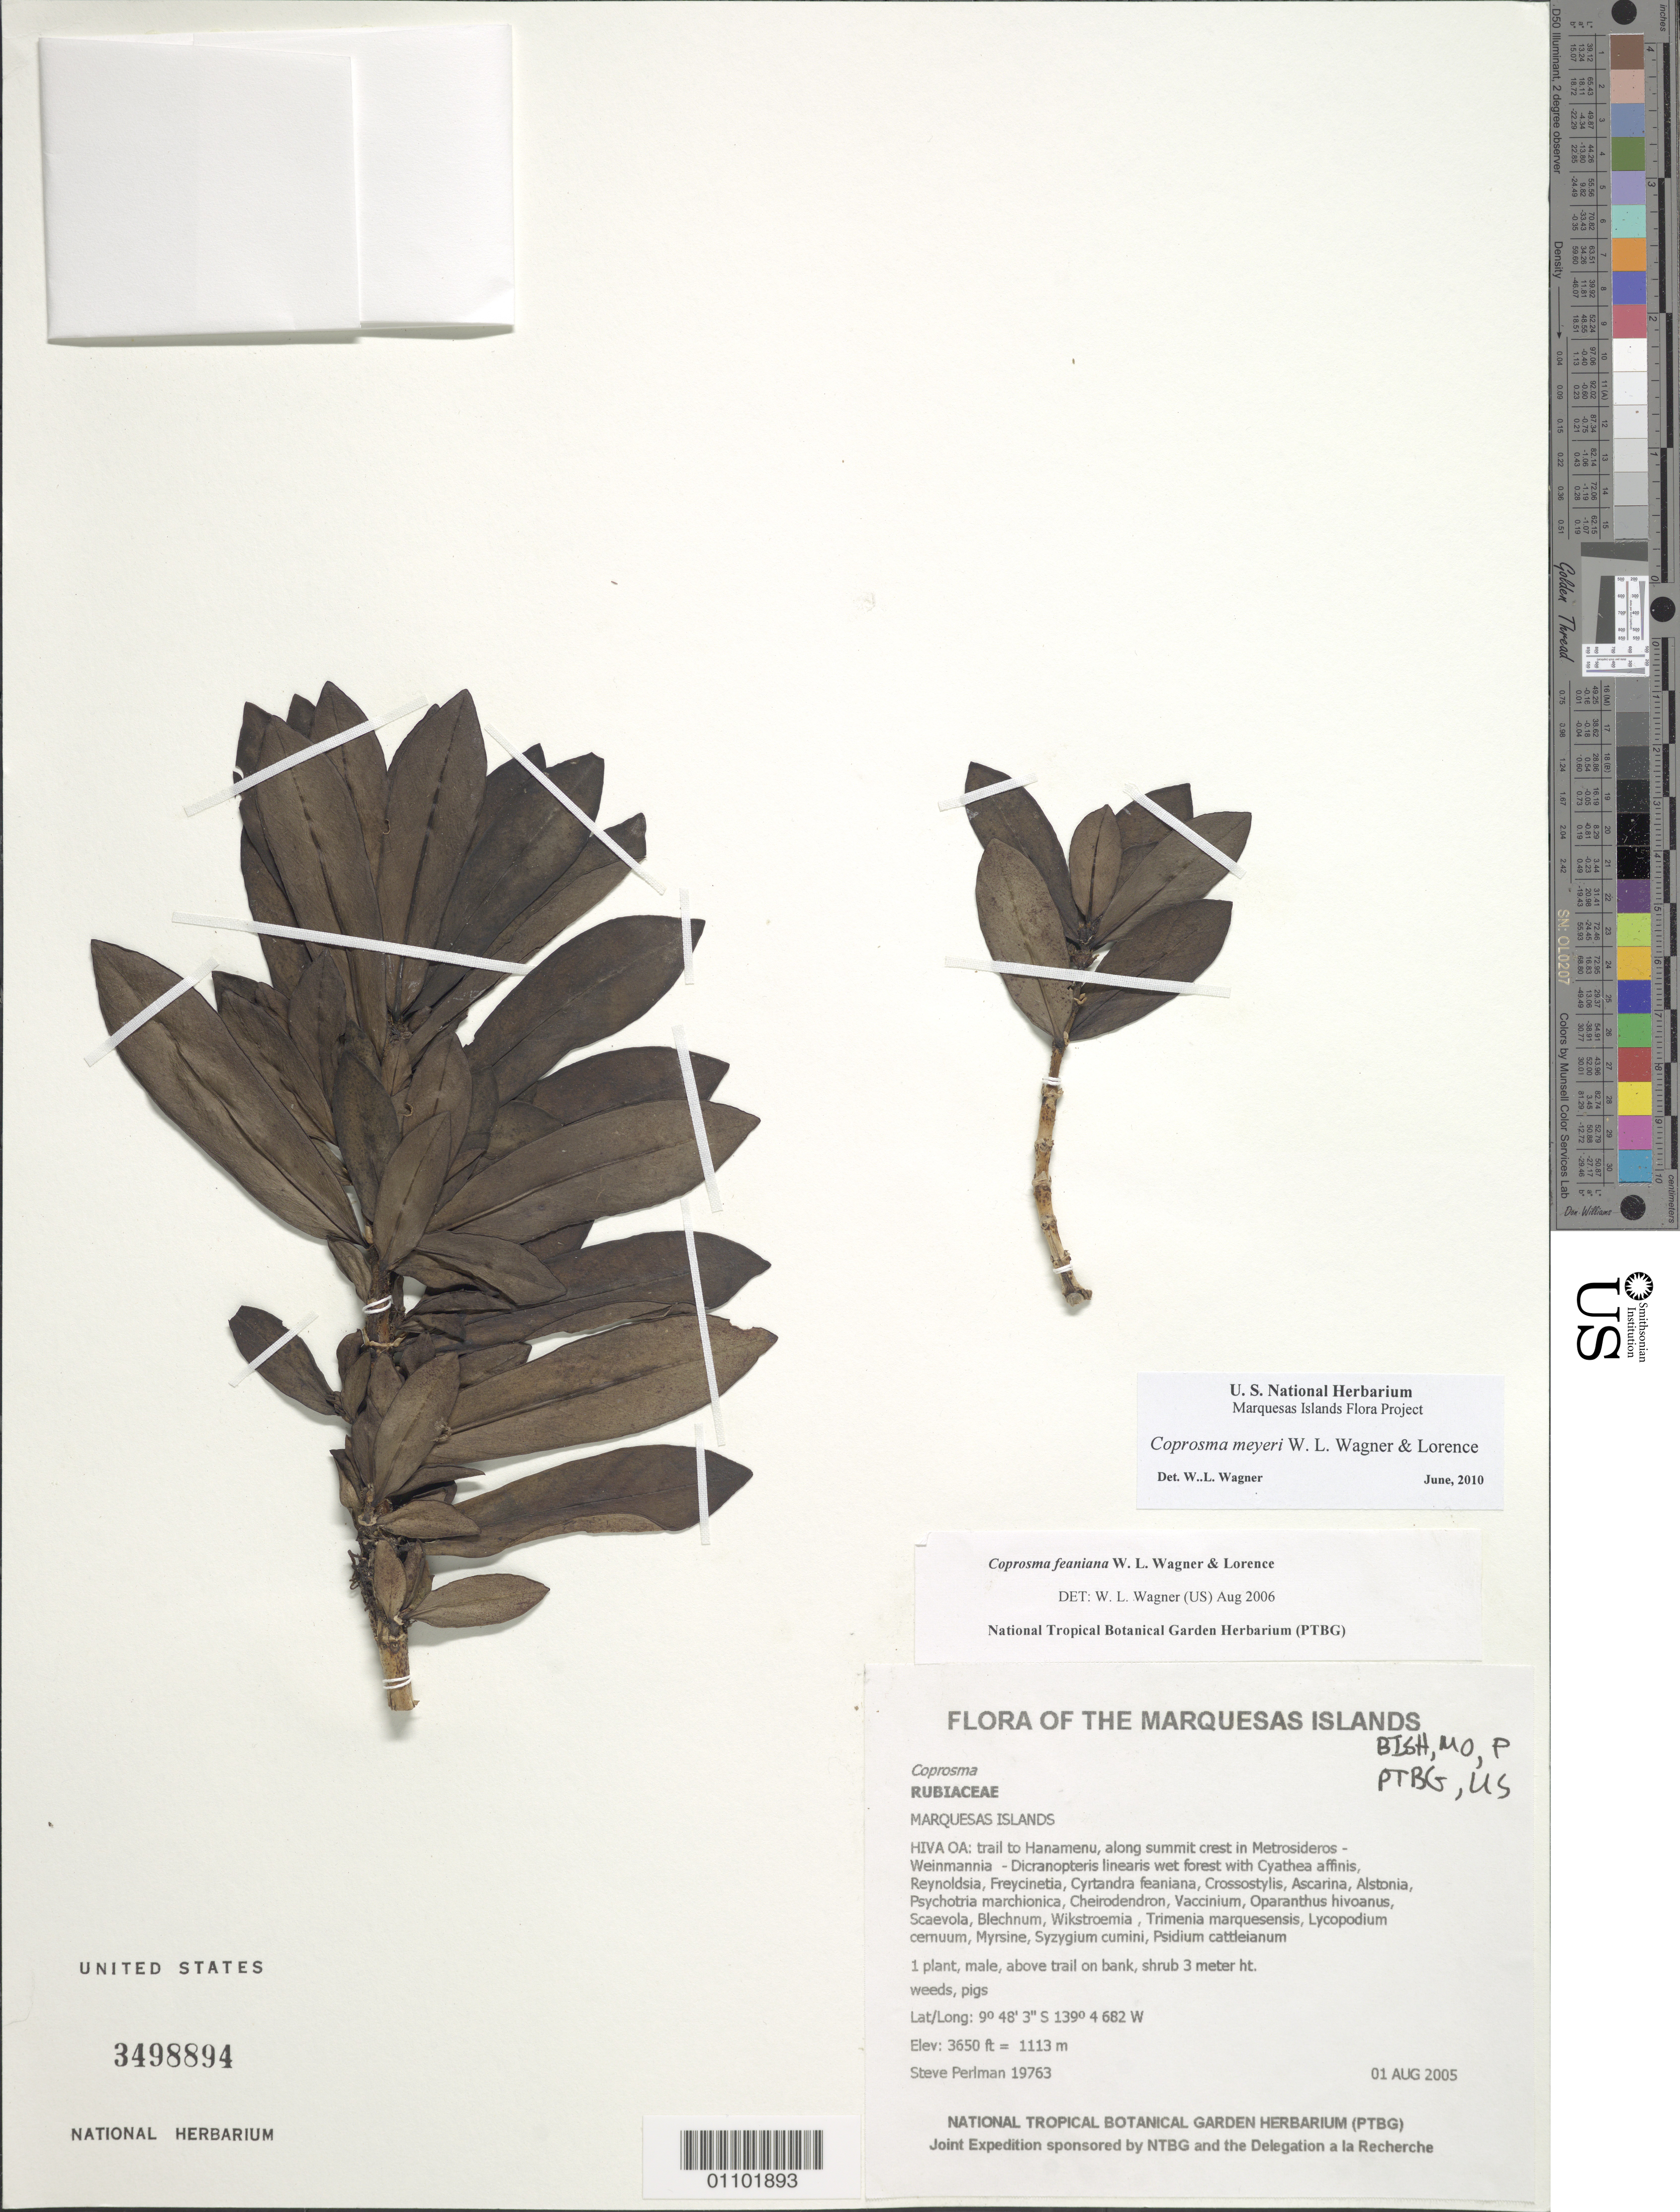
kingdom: Plantae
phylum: Tracheophyta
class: Magnoliopsida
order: Gentianales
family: Rubiaceae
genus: Coprosma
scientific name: Coprosma meyeri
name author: W.L. Wagner & Lorence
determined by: Wagner, W. L., (BOT), Smithsonian Institution - National Museum of Natural History (UNITED STATES)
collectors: S. P. Perlman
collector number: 19763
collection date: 2005-08-01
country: French Polynesia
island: Hiva Oa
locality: Trail to Hanamenu, along summit crest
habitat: In Metrosideros-Weinmannia-Dicranopteris linearis wet forest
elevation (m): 1113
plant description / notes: Weeds, pigs.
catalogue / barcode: US 3498894